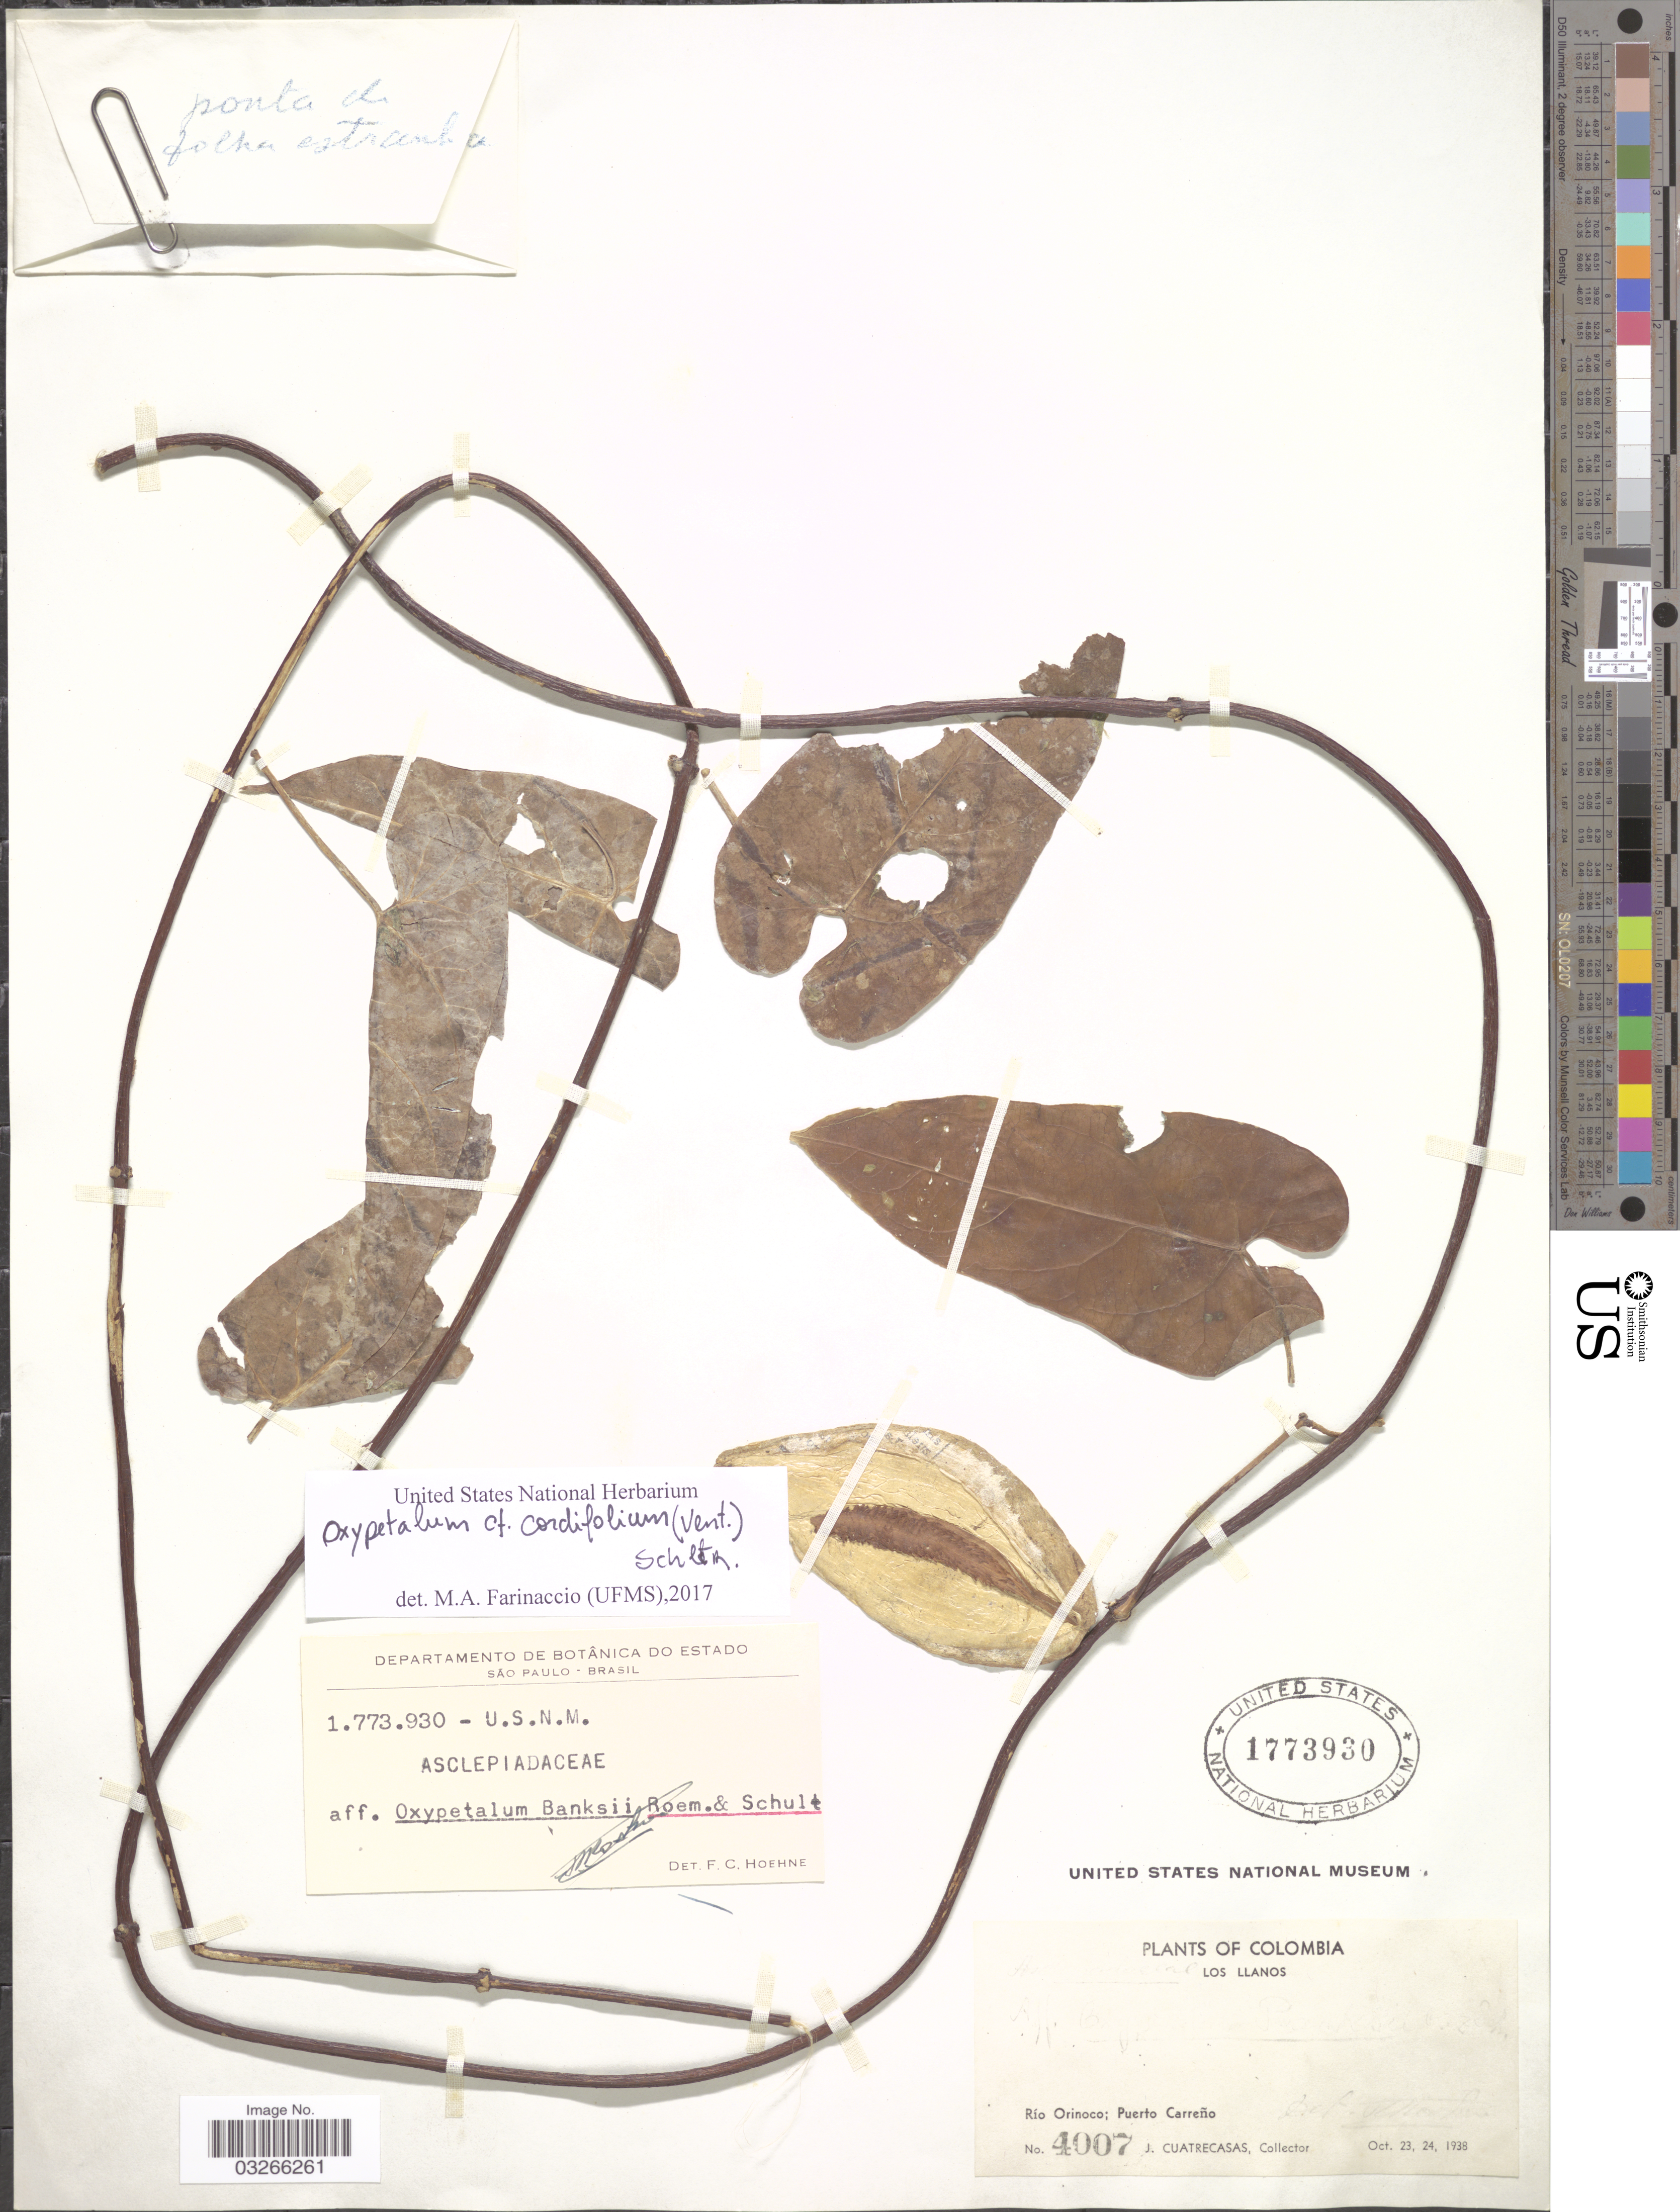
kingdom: Plantae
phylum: Tracheophyta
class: Magnoliopsida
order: Gentianales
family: Apocynaceae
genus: Oxypetalum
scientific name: Oxypetalum cordifolium subsp. cordifolium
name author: (Vent.) Schltr.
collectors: J. Cuatrecasas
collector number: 4007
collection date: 1938-10-23/1938-10-24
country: Colombia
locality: Los Llanos, Río Orinoco; Puerto Carreño.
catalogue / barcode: US 1773930